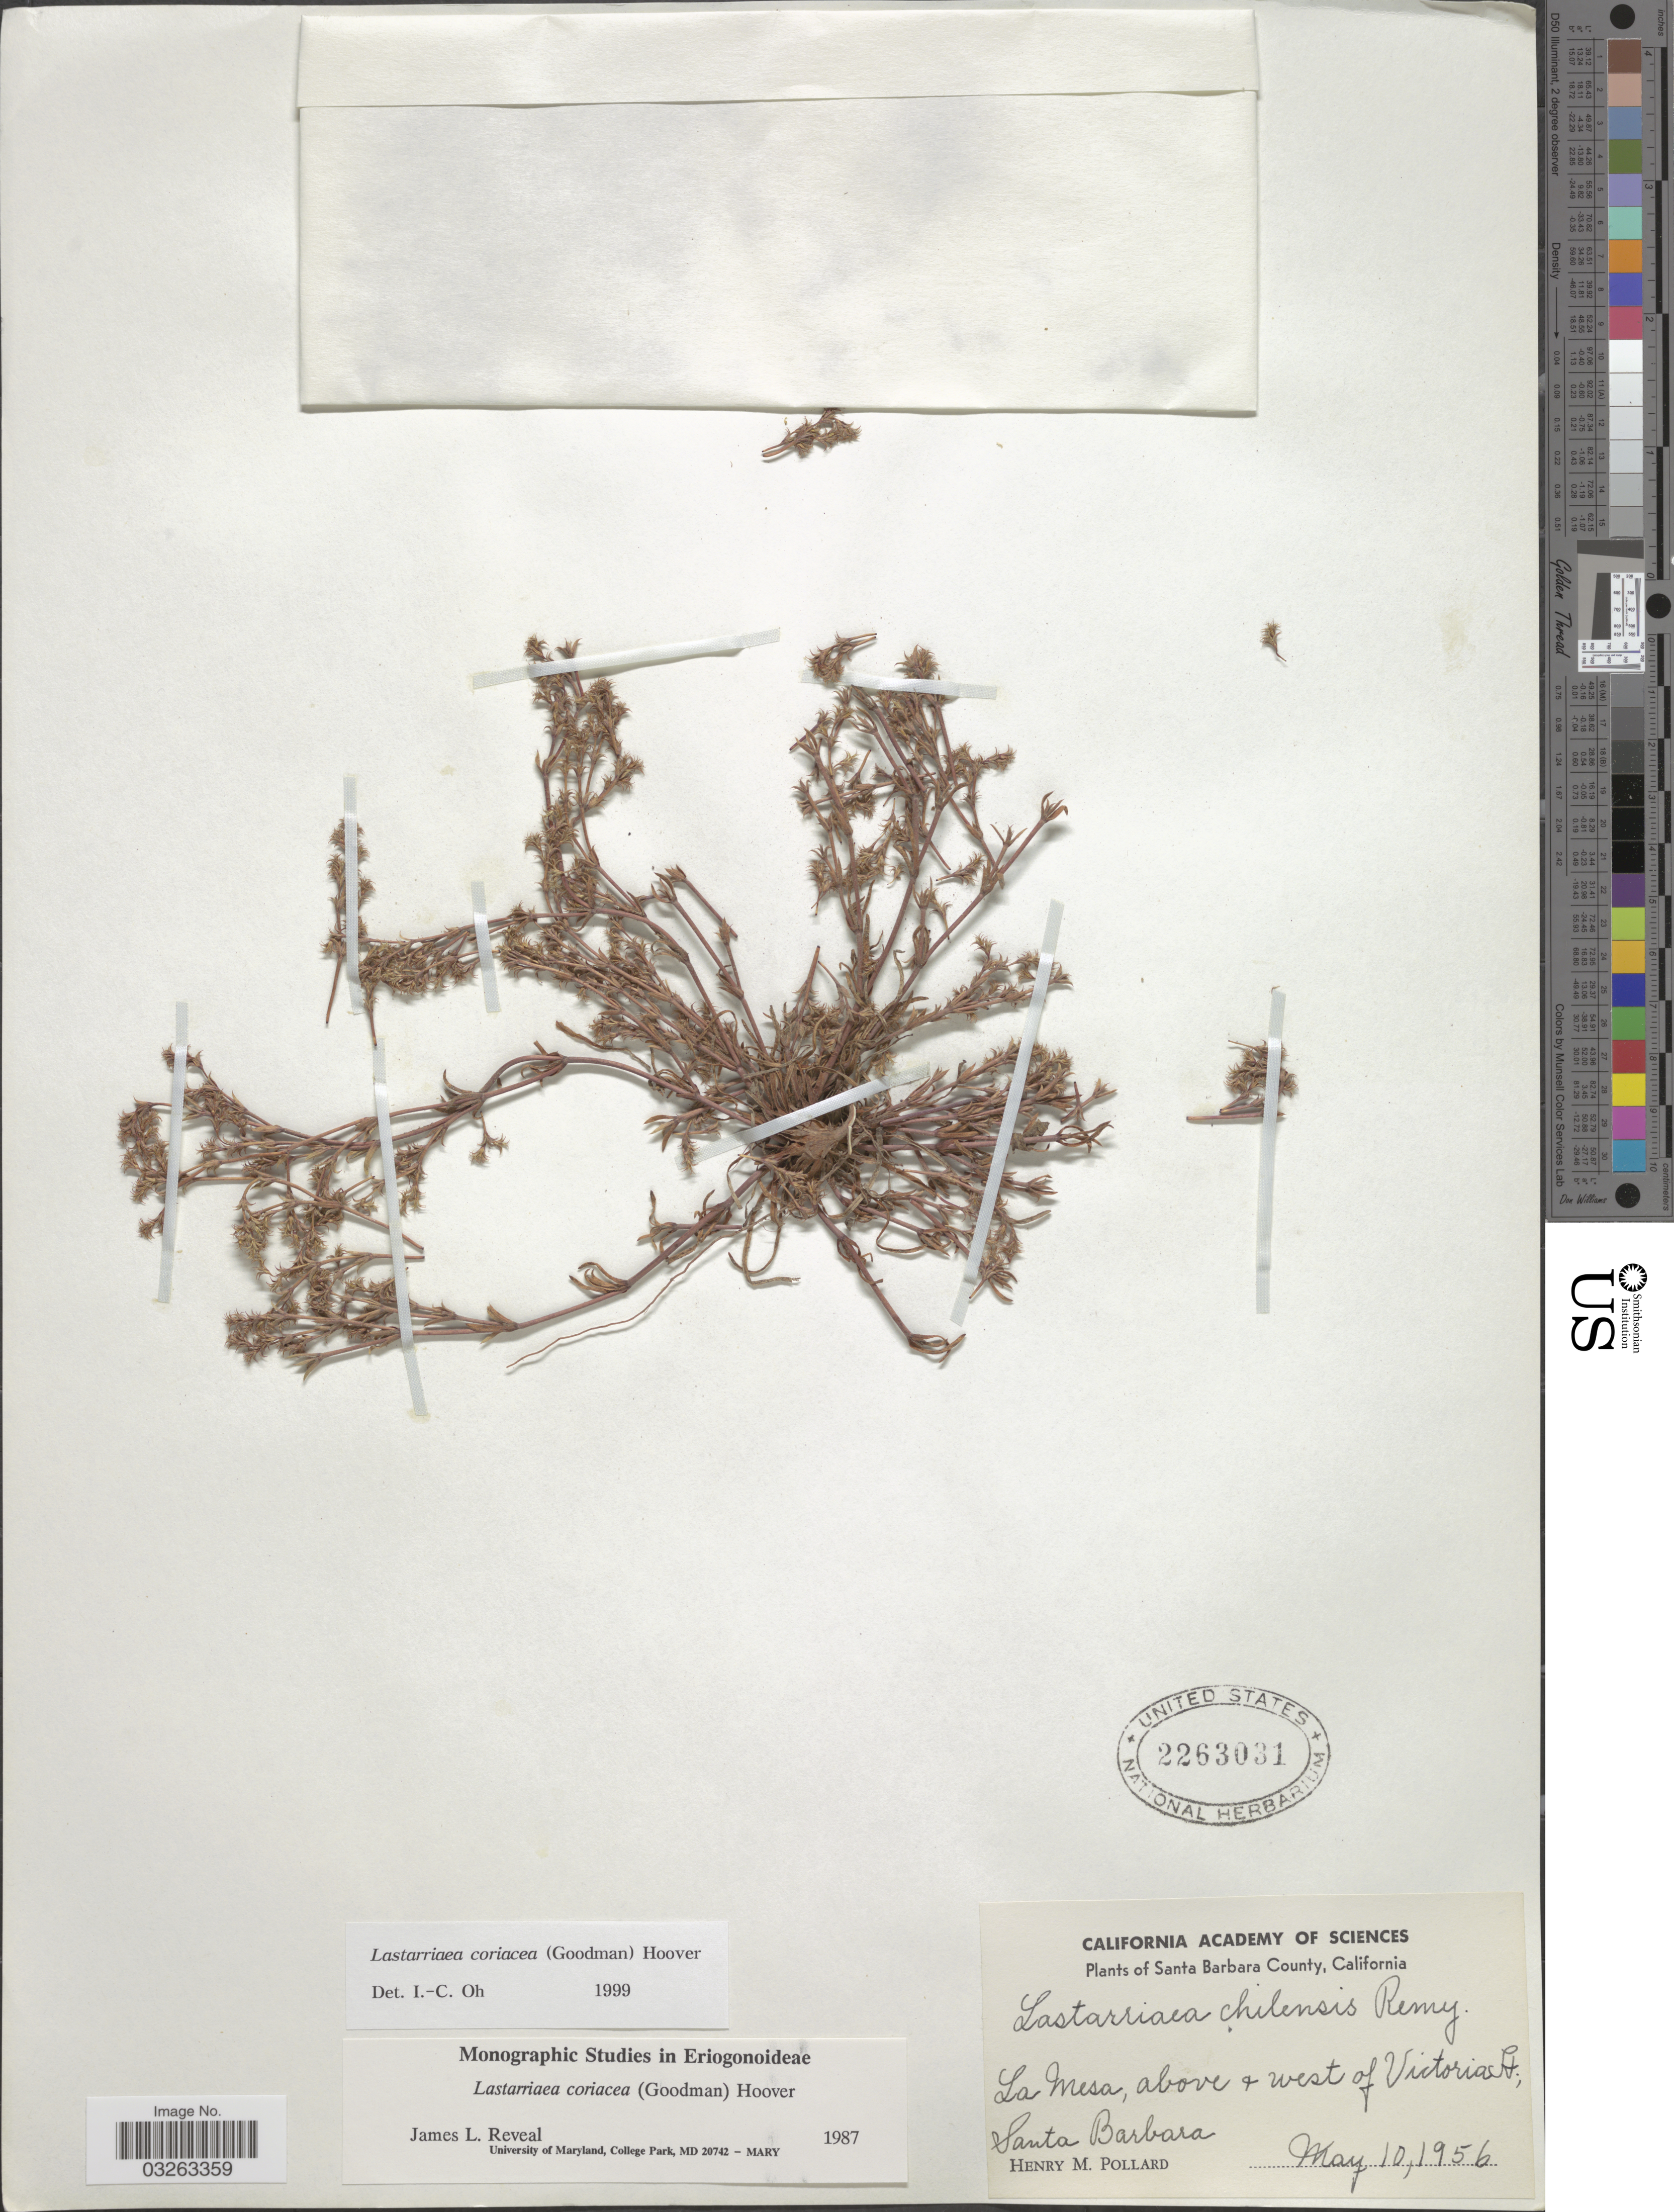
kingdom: Plantae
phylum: Tracheophyta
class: Magnoliopsida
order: Caryophyllales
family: Polygonaceae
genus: Lastarriaea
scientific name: Lastarriaea coriacea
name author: (Goodman) Hoover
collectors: H. M. Pollard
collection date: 1956-05-10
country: United States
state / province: California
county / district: Santa Barbara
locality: Santa Barbara County. La Mesa, above & west of Victoria St., Santa Barbara.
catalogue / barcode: US 2263031